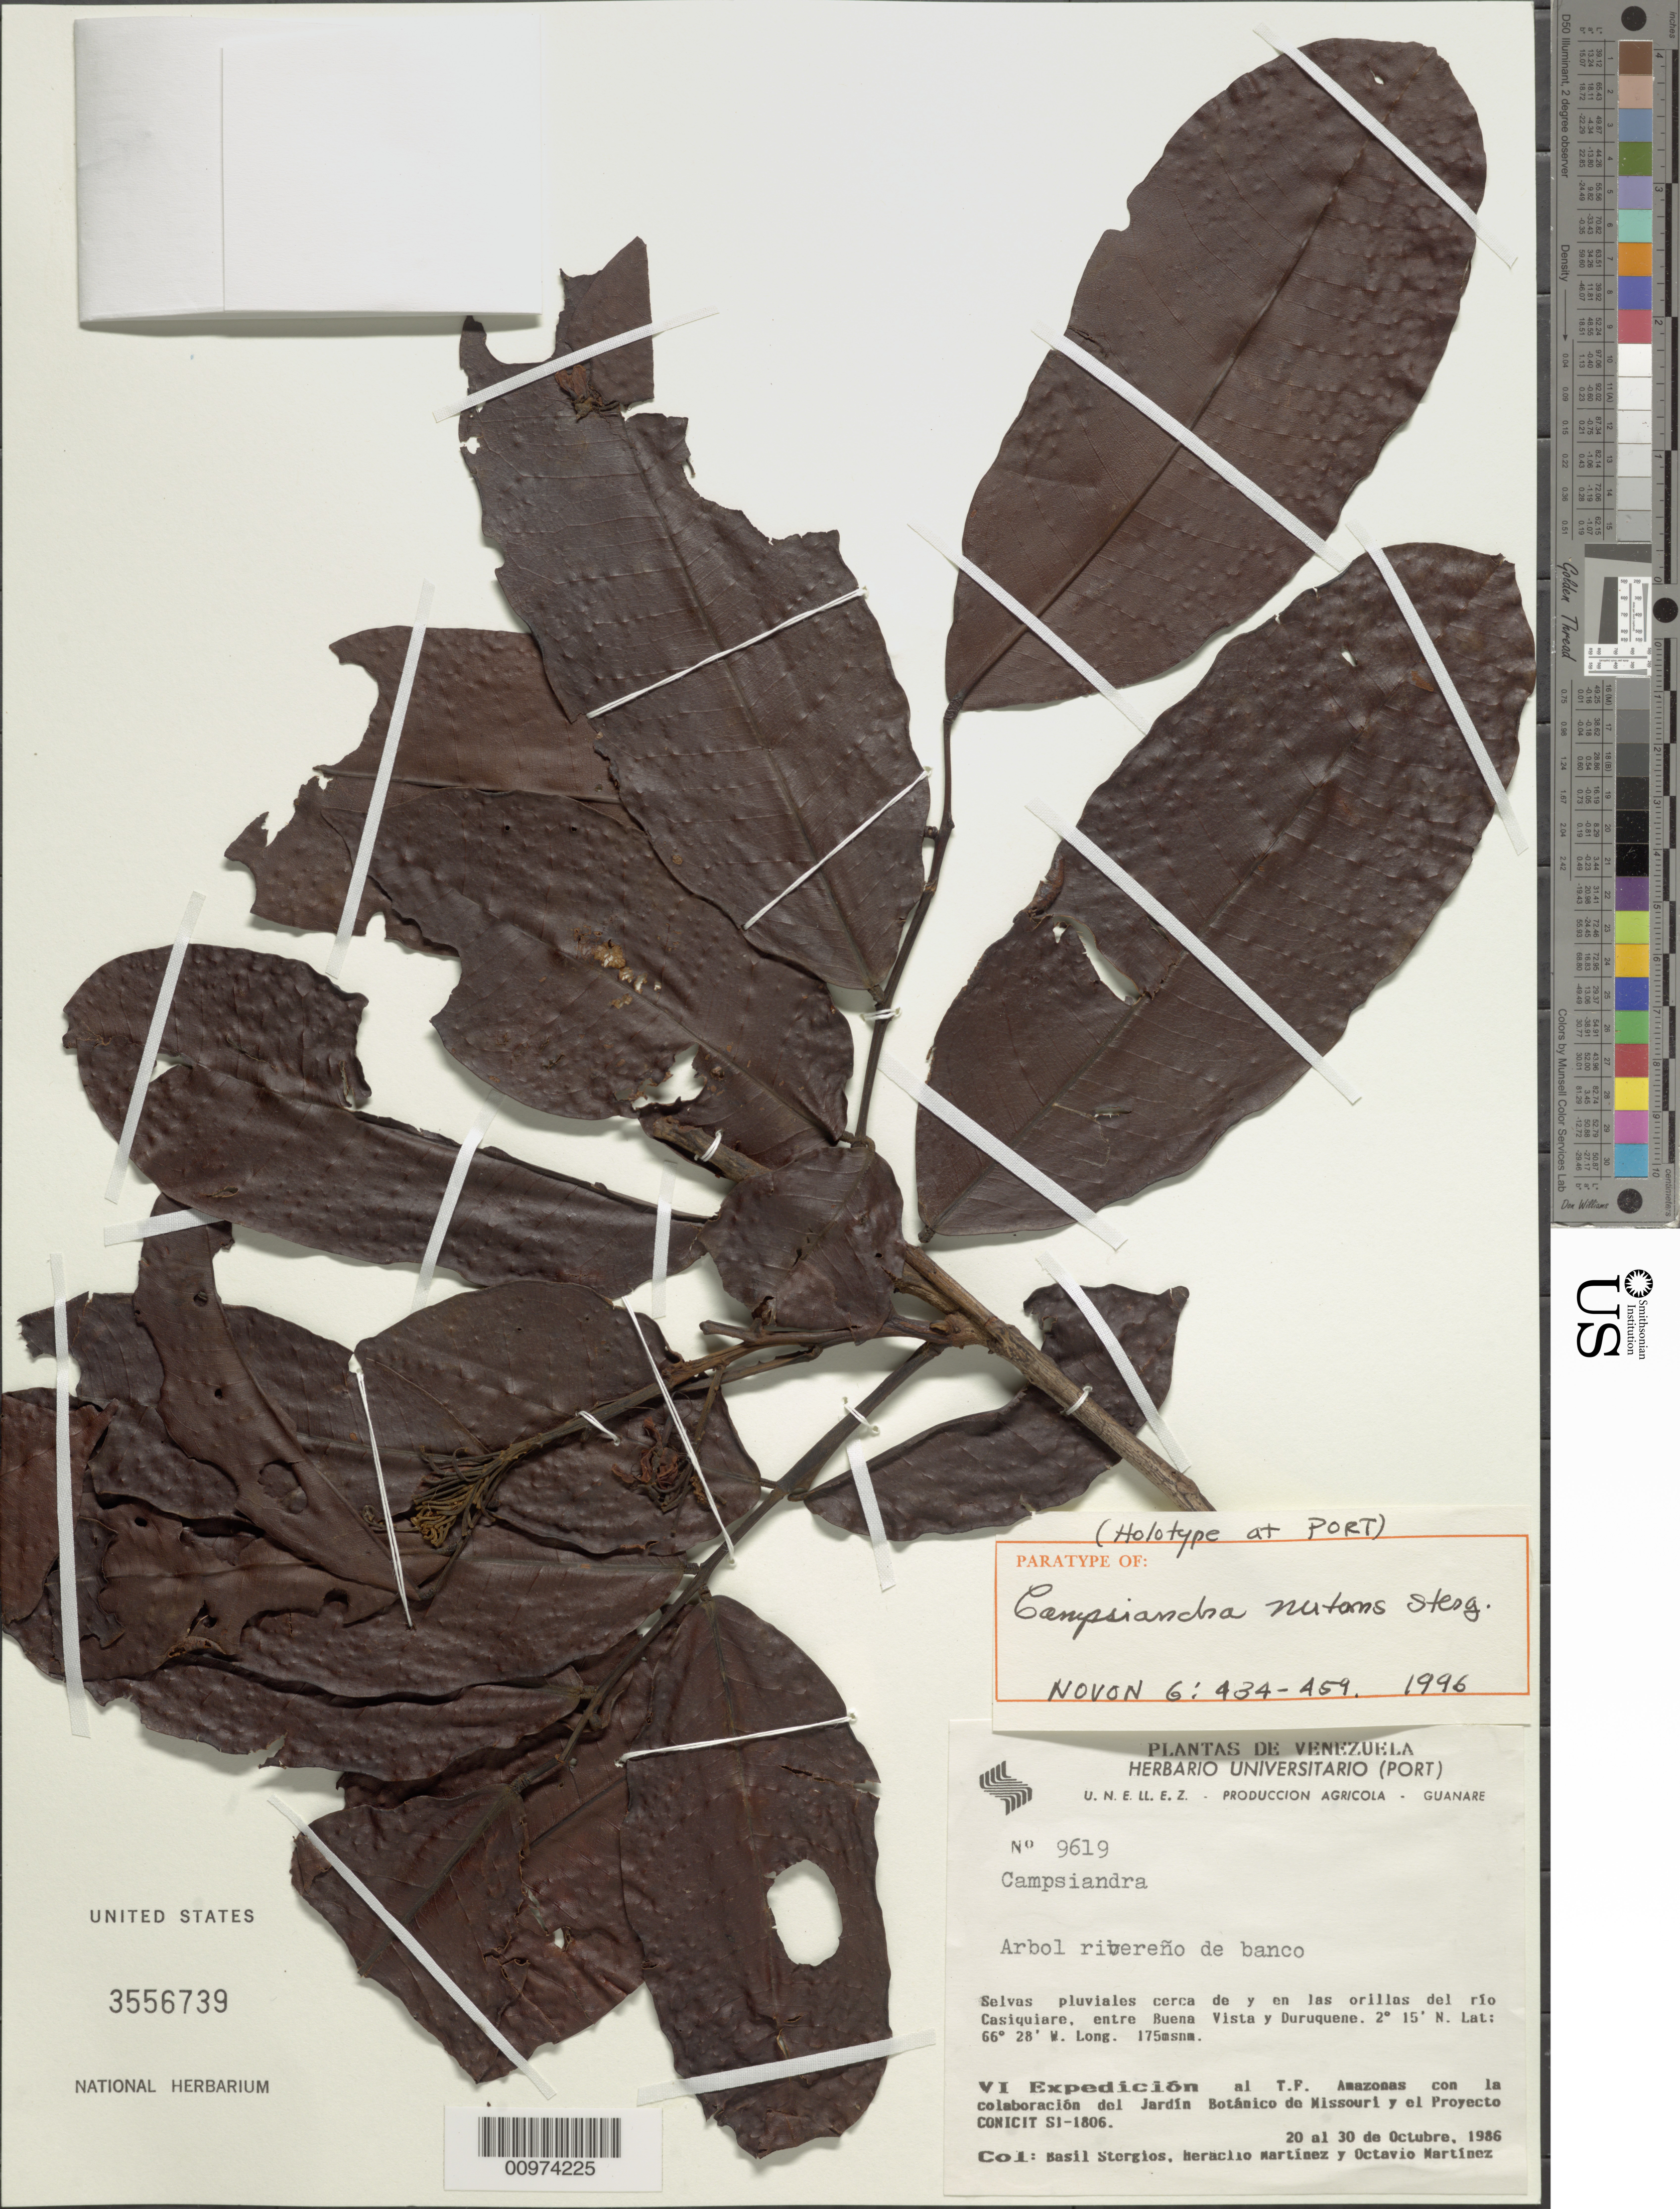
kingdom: Plantae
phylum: Tracheophyta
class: Magnoliopsida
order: Fabales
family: Fabaceae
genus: Campsiandra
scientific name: Campsiandra nutans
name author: Stergios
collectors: B. G. Stergios, H. Martinez & O. Martínez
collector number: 9619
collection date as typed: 20-Oct-86 to 30-Oct-86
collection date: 1986-10-20/1986-10-30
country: Venezuela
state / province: Amazonas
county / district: Río Negro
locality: Río Casiquiare, entre Buena Vista y Duruquene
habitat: Selvas pluviales cerca y en las orillas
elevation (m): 175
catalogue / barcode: US 3556739